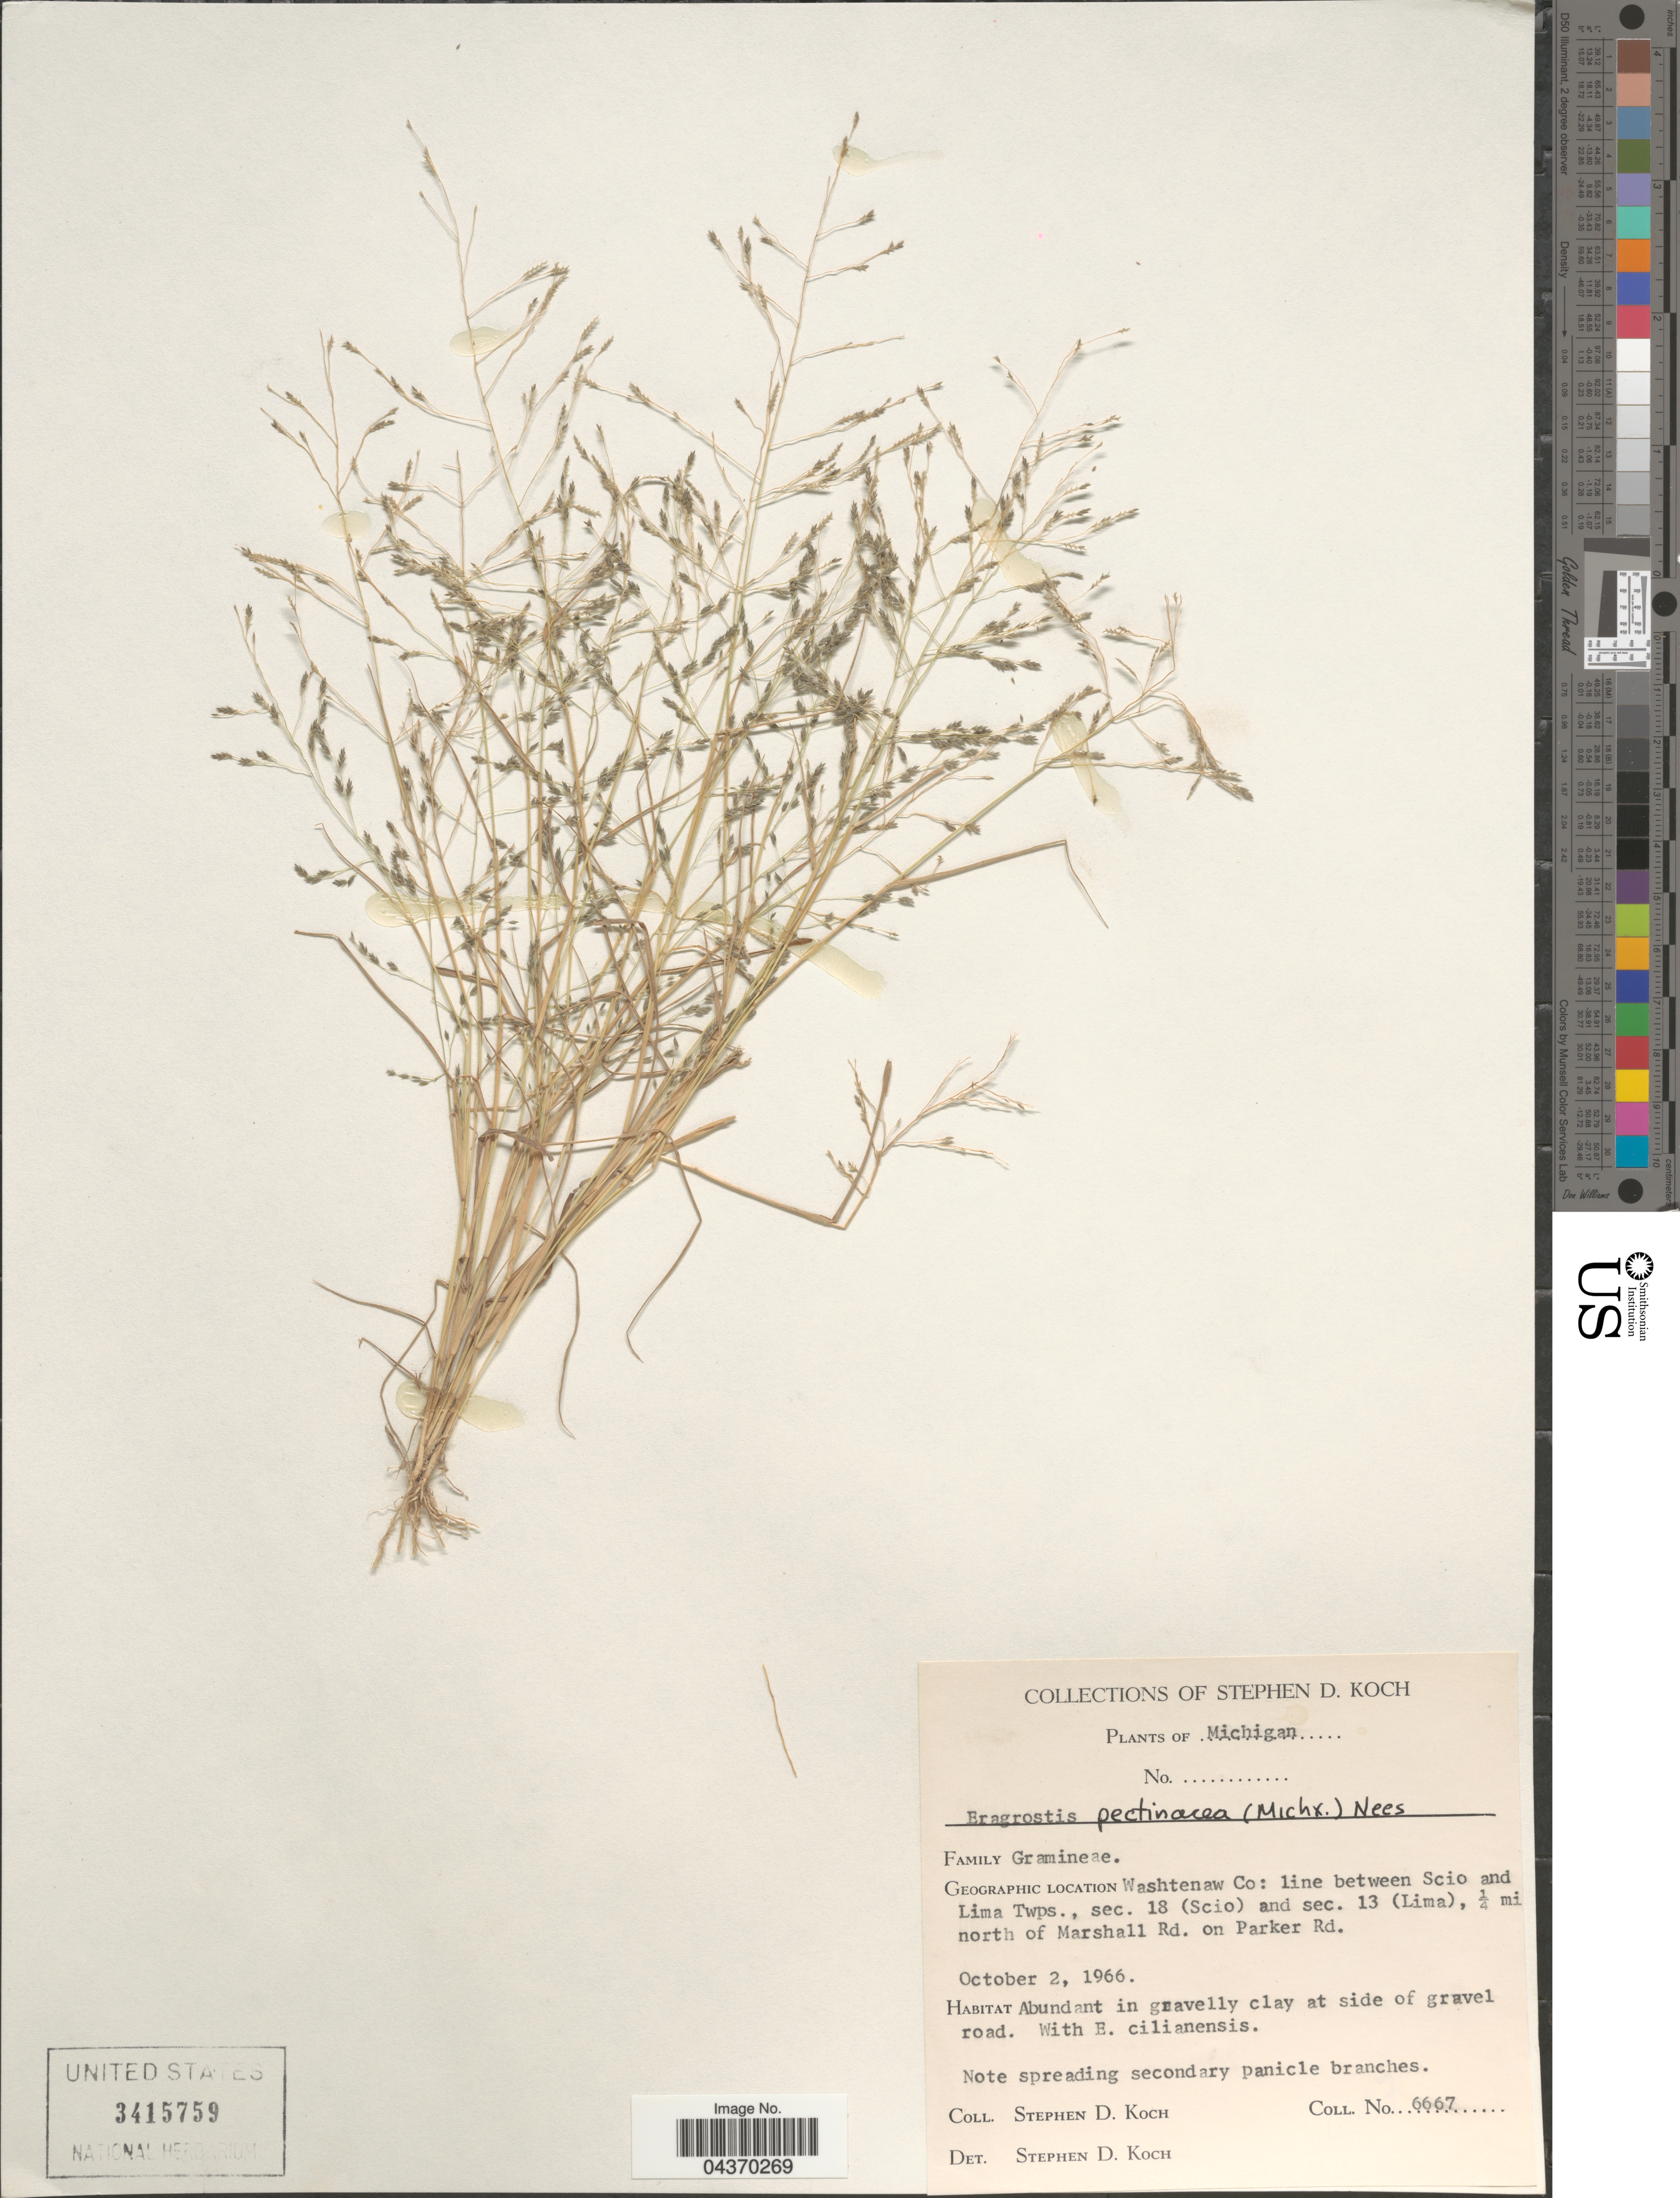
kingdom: Plantae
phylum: Tracheophyta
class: Liliopsida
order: Poales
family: Poaceae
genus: Eragrostis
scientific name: Eragrostis pectinacea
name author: (Michx.) Nees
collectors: S. D. Koch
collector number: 6667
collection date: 1966-10-02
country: United States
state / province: Michigan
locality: Washtenaw Co: line between Scio and Lima Twps., sec. 18 (Scio) and sec. 13 (Lima), ¼ mi north of Marshall Rd. on Parker Rd.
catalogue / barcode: US 3415759